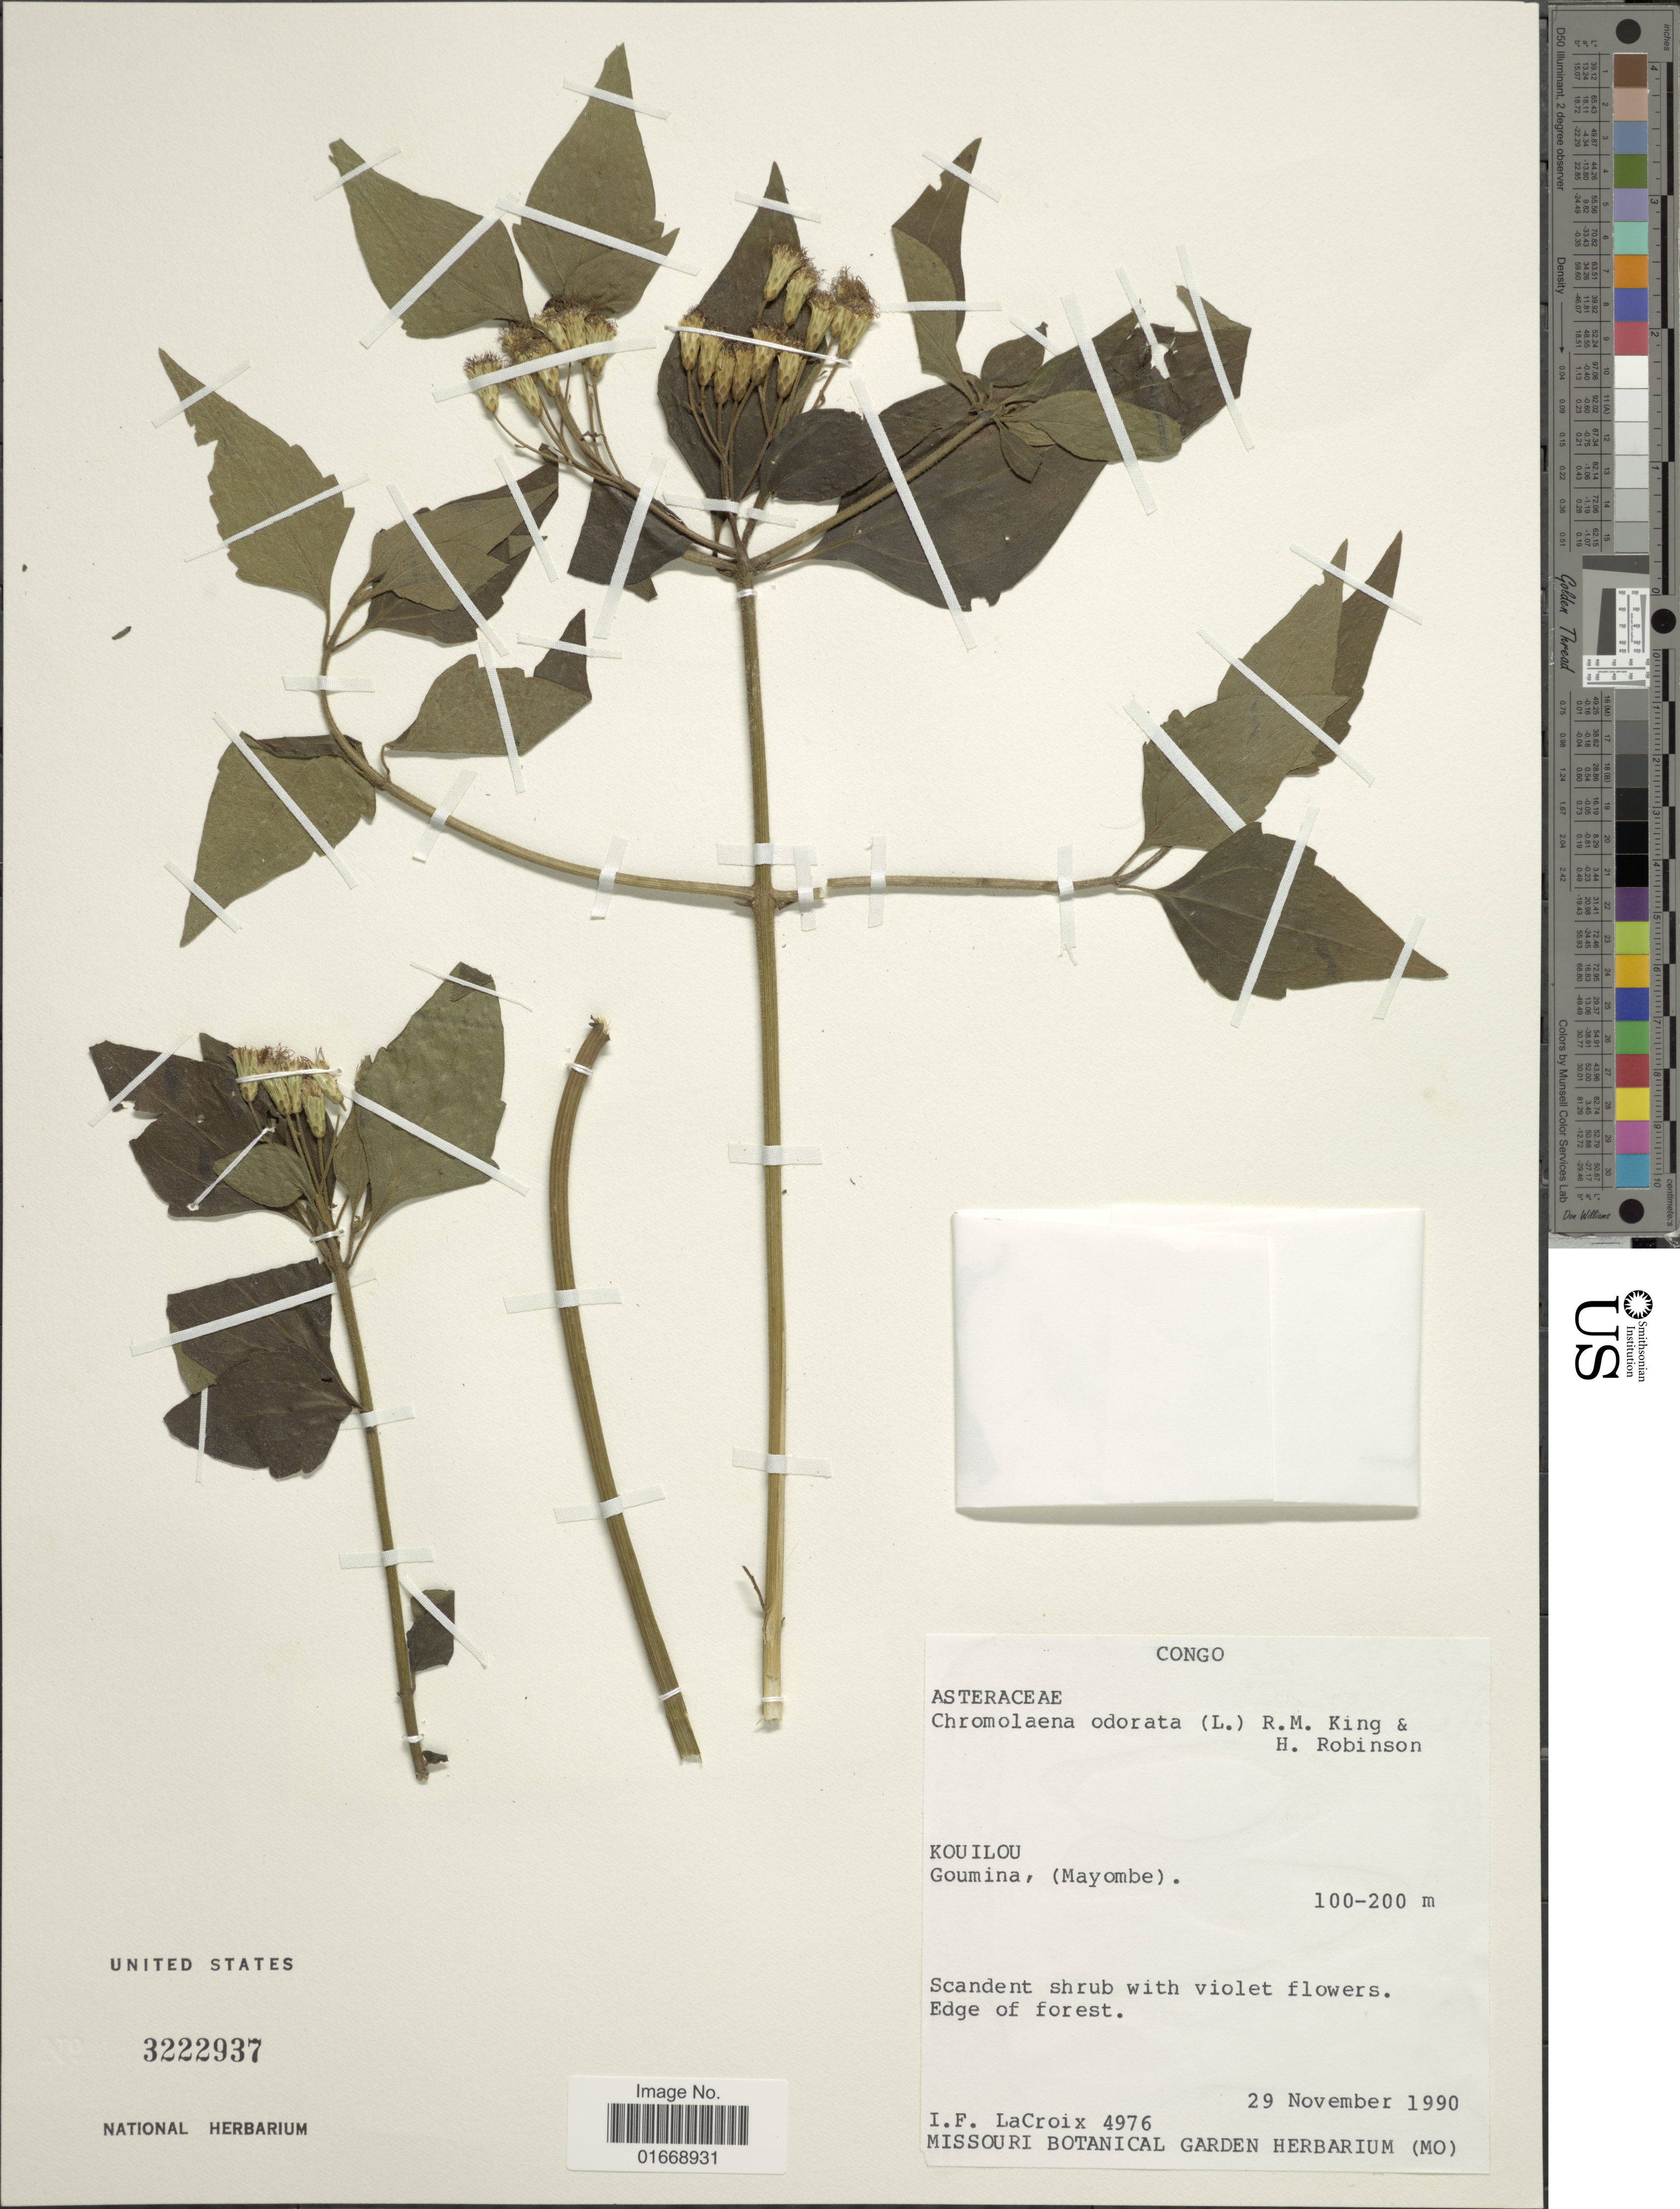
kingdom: Plantae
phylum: Tracheophyta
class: Magnoliopsida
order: Asterales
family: Asteraceae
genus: Chromolaena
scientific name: Chromolaena odorata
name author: (L.) R.M. King & H. Rob.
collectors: I. la Croix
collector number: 4976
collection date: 1990-11-29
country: Congo, Republic of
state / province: Kouilou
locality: Congo, Goumina (Mayombe)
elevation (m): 100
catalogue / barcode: US 3222937